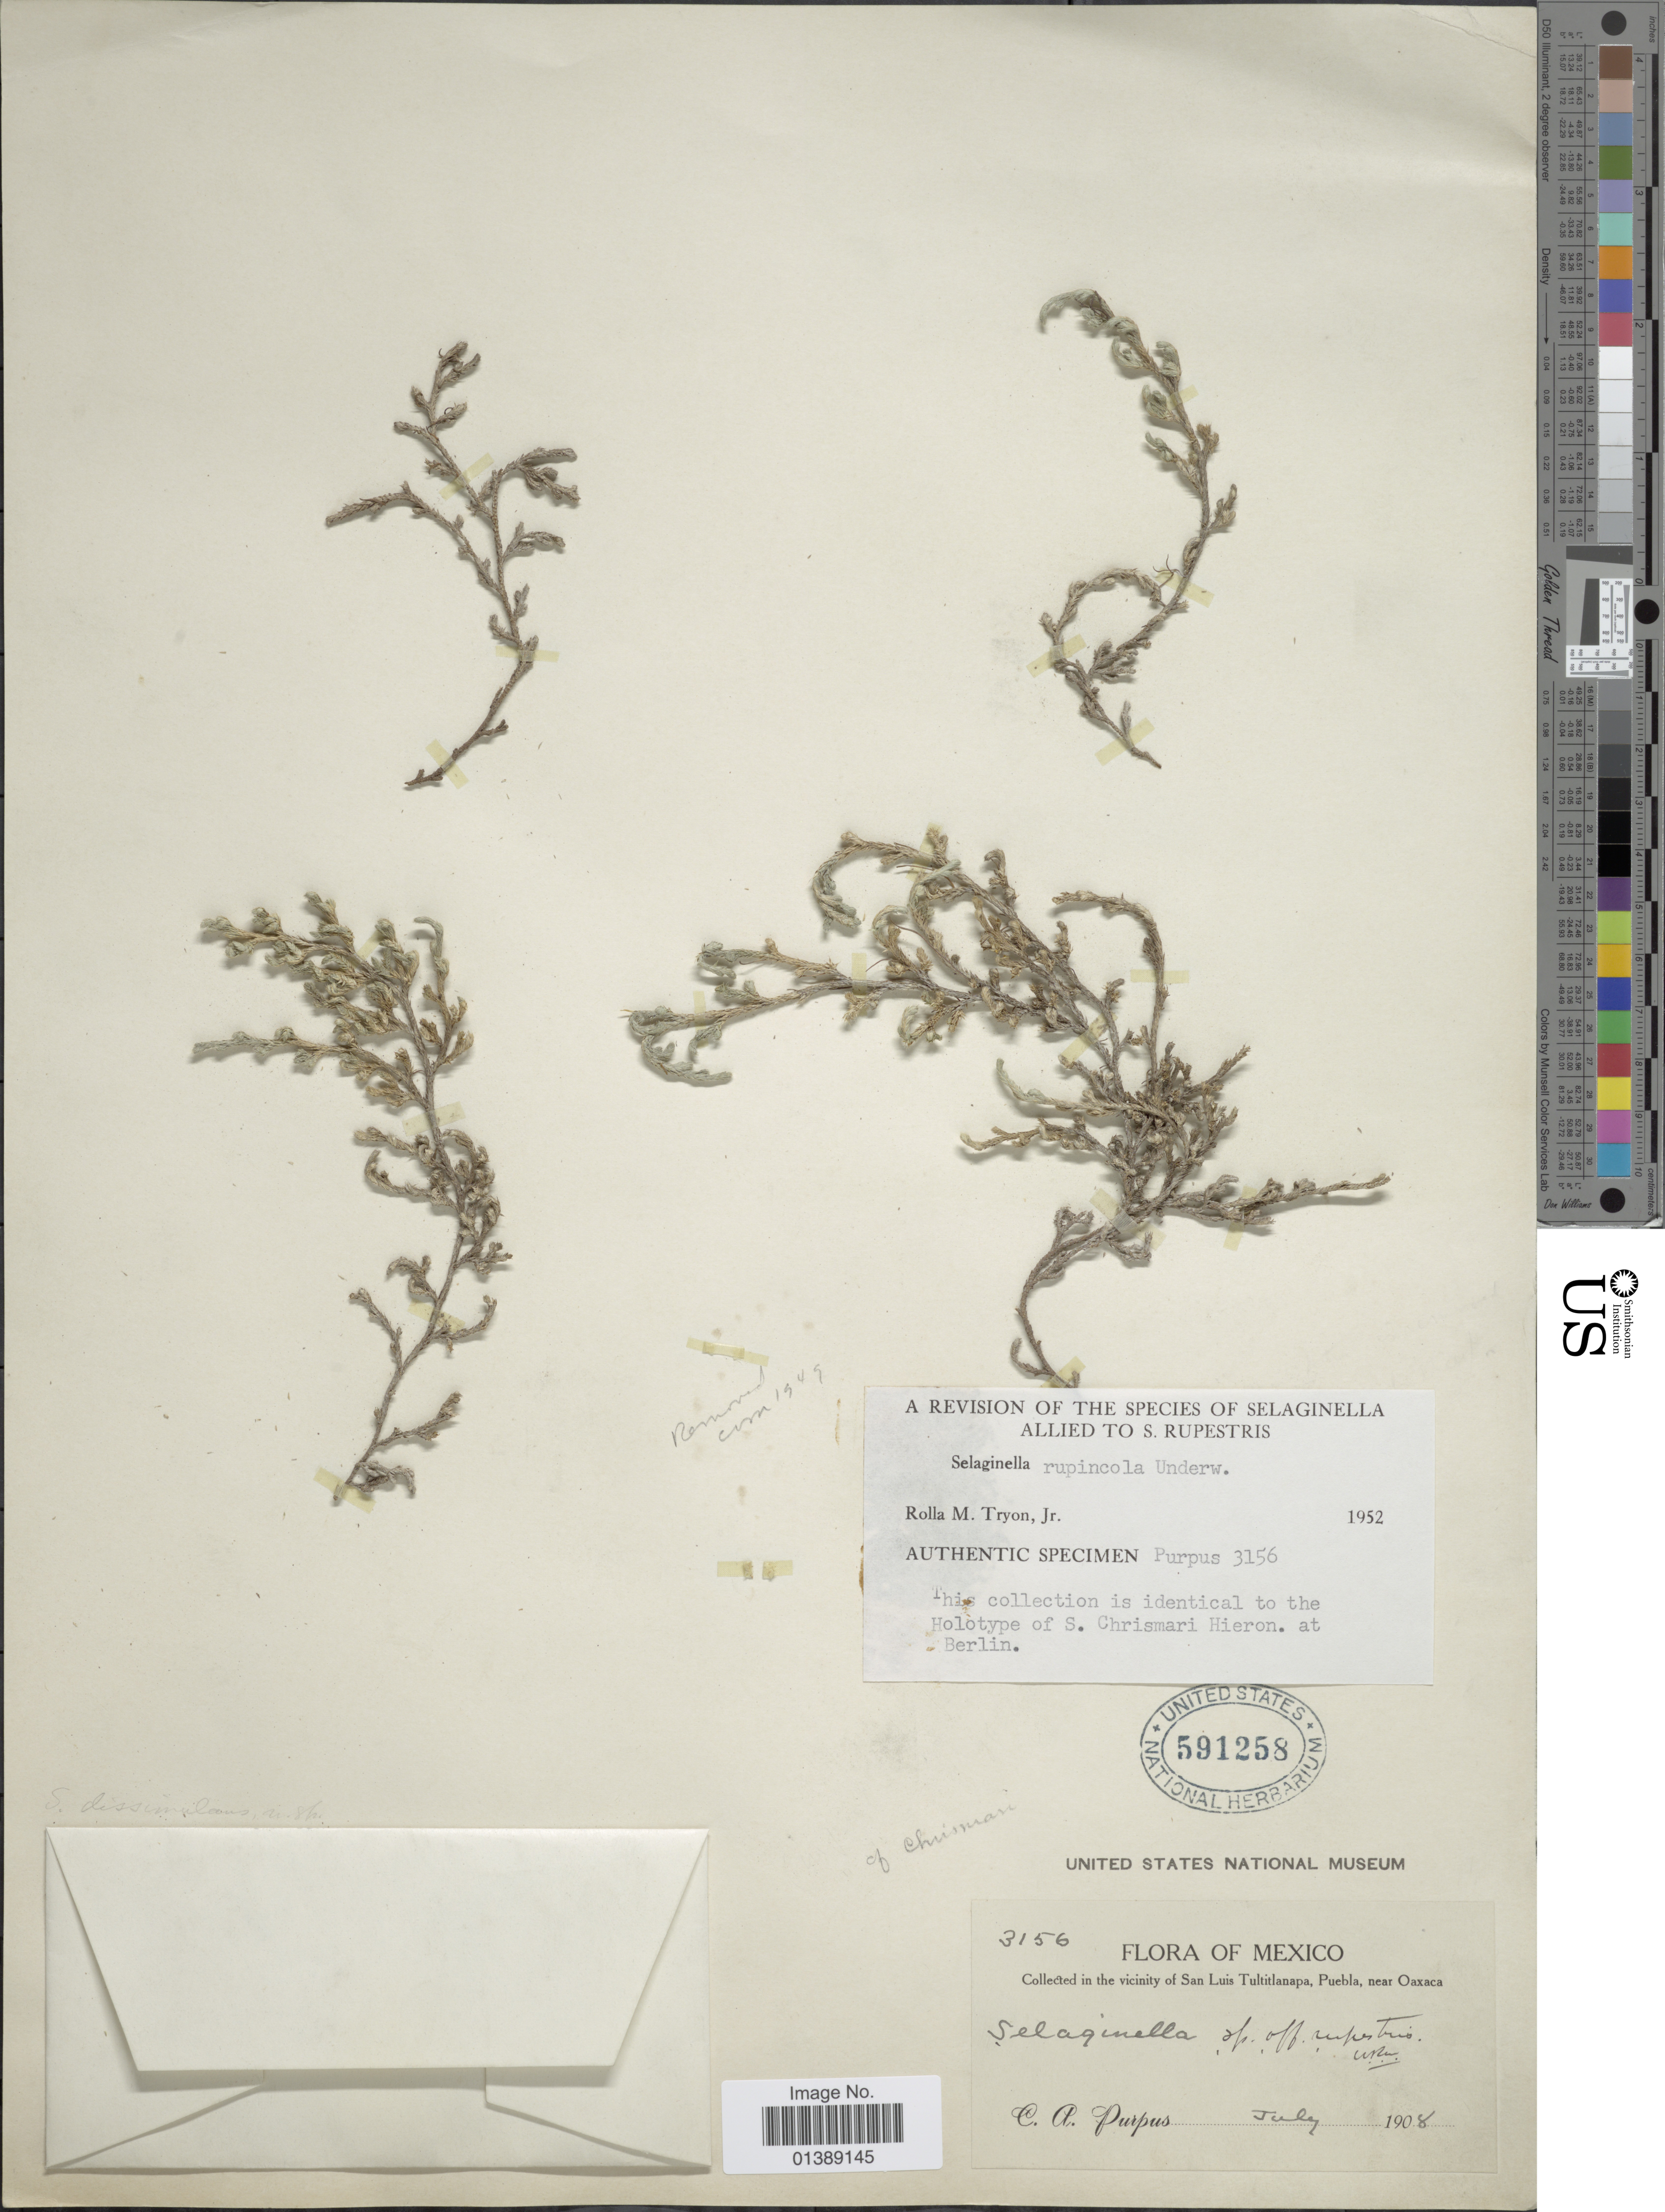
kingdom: Plantae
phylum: Tracheophyta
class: Lycopodiopsida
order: Selaginellales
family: Selaginellaceae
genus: Selaginella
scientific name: Selaginella rupincola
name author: Underw.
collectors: C. A. Purpus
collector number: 3156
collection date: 1908-07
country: Mexico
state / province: Oaxaca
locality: In the vicinity of San Luis Tultitlanapa, Puebla, near Oaxaca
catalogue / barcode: US 591258